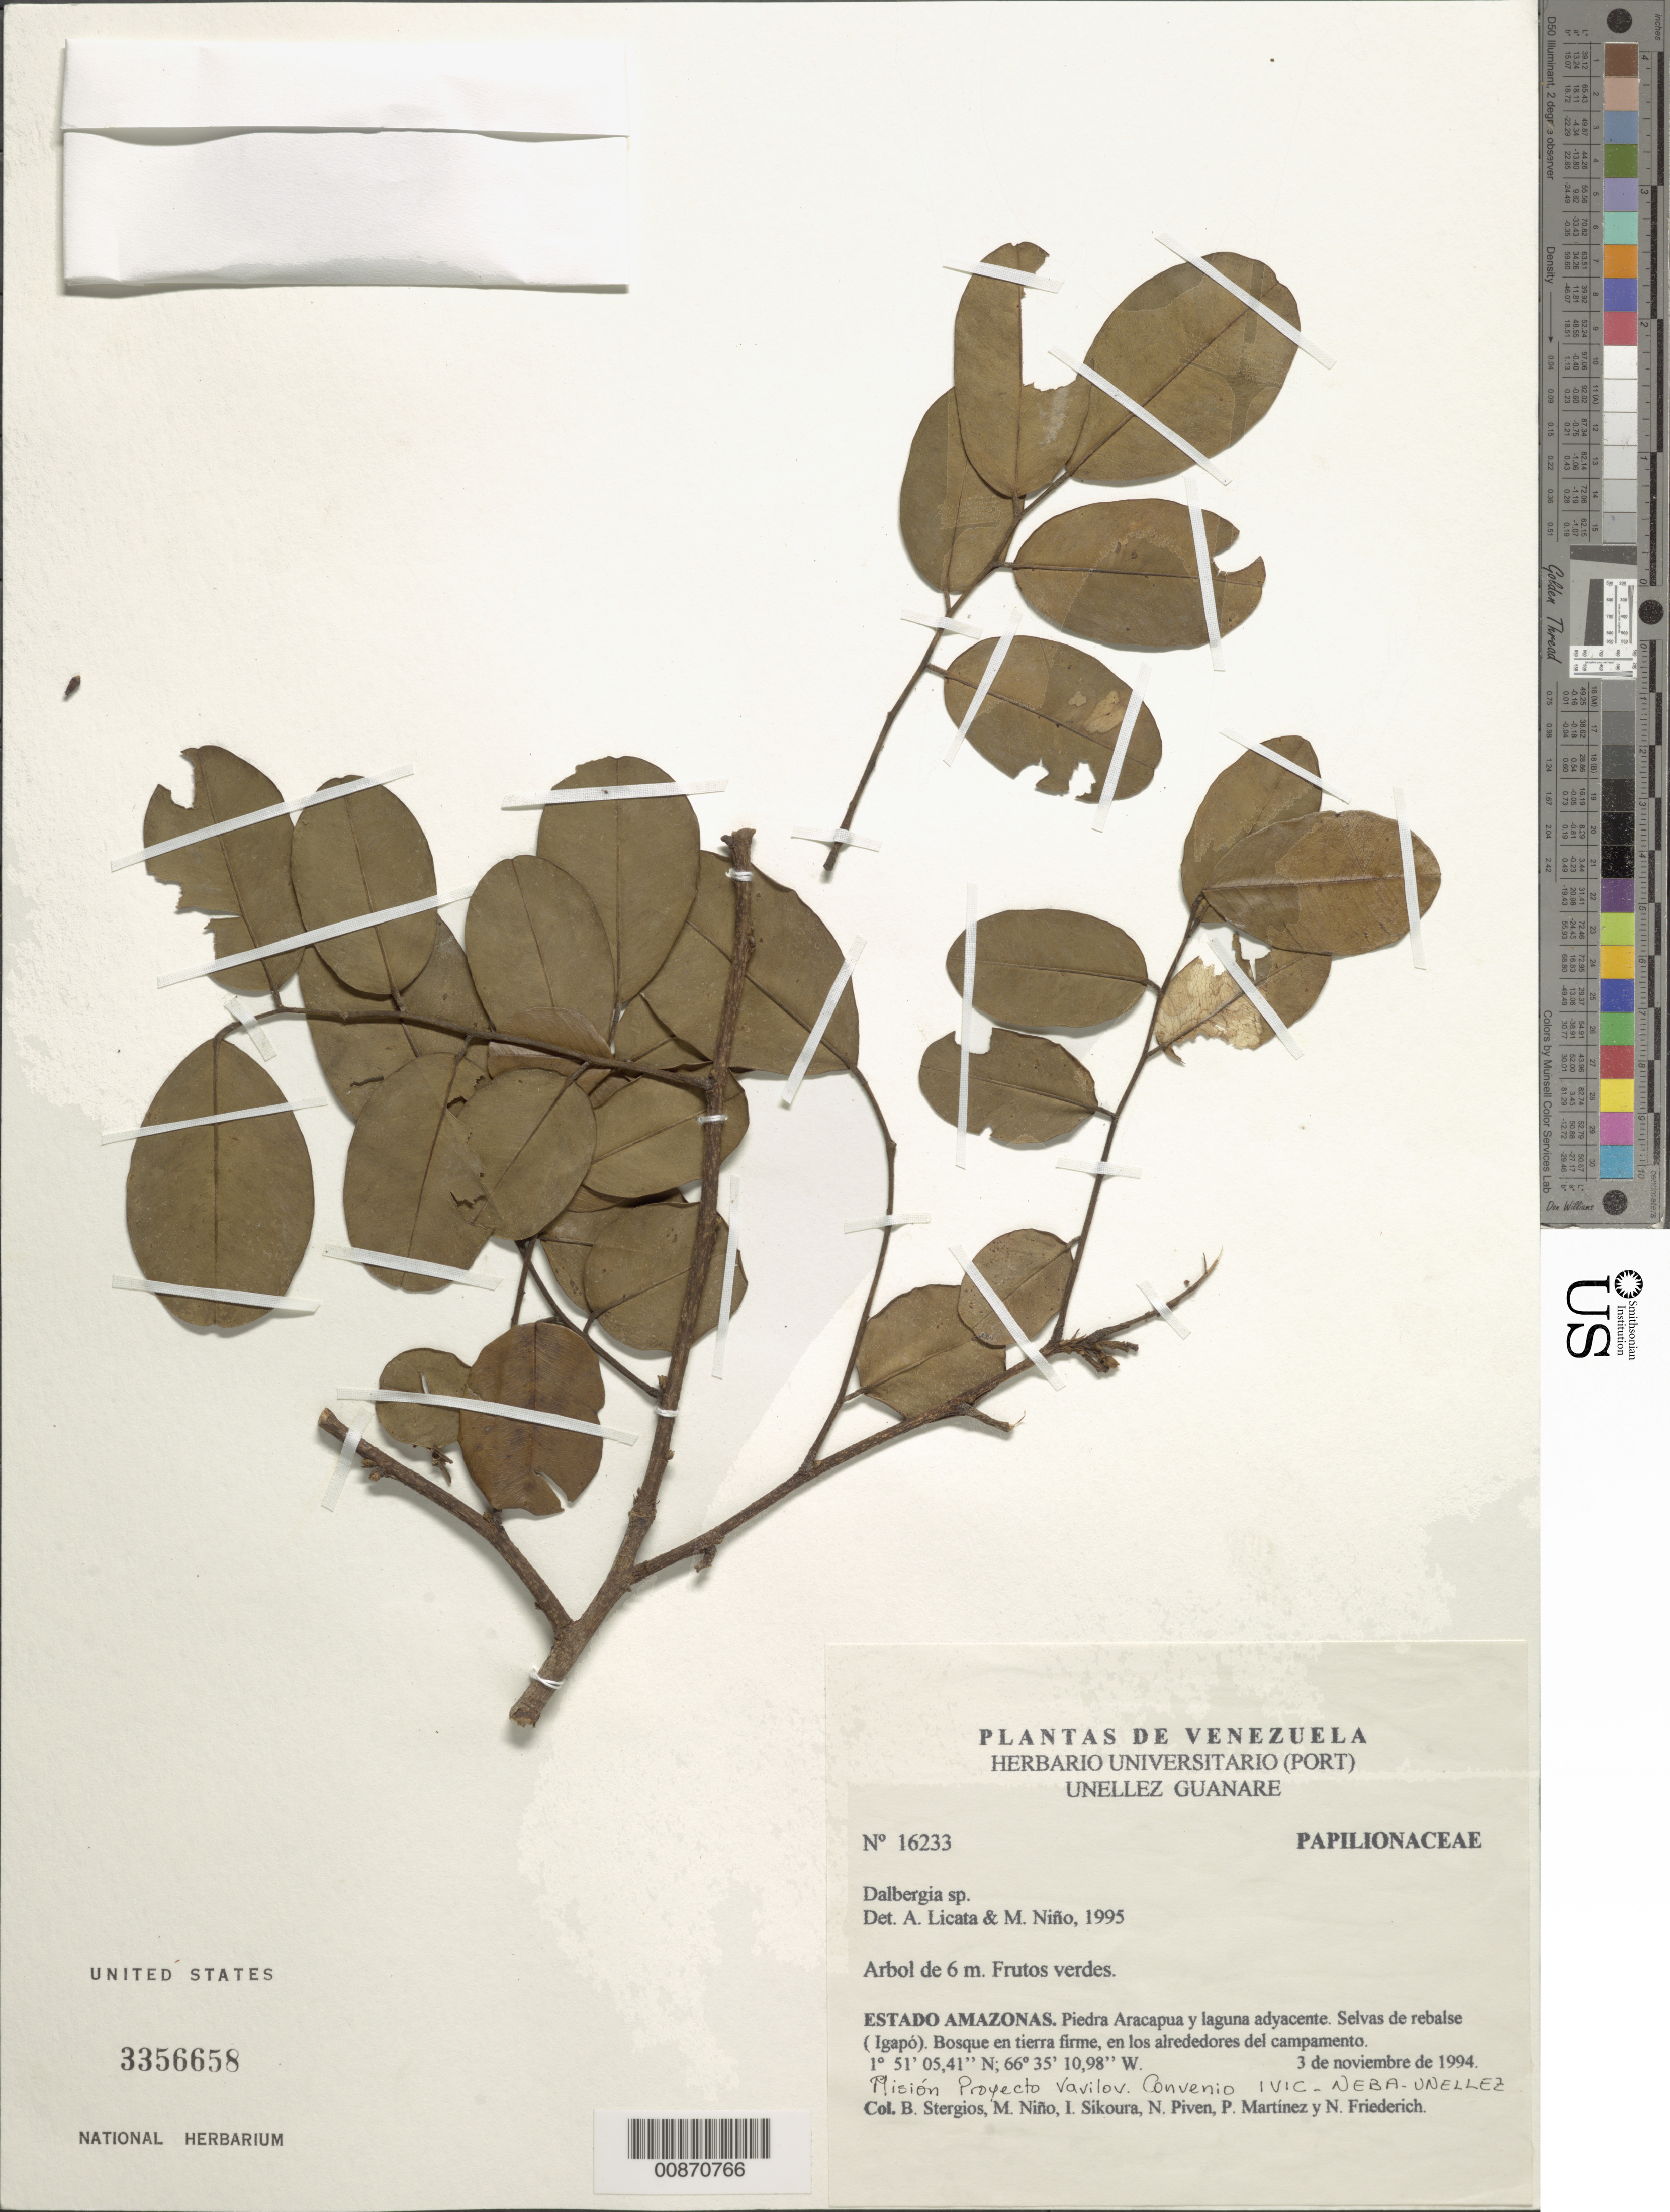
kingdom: Plantae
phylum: Tracheophyta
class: Magnoliopsida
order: Fabales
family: Fabaceae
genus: Dalbergia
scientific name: Dalbergia sp.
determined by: Licata, A.; Niño, S. M.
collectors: B. G. Stergios, S. M. Niño, I. Sikoura, N. Piven, P. Martinez & N. Friederich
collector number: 16233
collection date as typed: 3-Nov-94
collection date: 1994-11-03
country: Venezuela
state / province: Amazonas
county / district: Río Negro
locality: Piedra Aracapua y laguna adyacente; Mision Proyecto Vavilov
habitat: Selvas de rebalse (Igapo), bosque en tierra firme, en los alrededores del campamento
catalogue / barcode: US 3356658